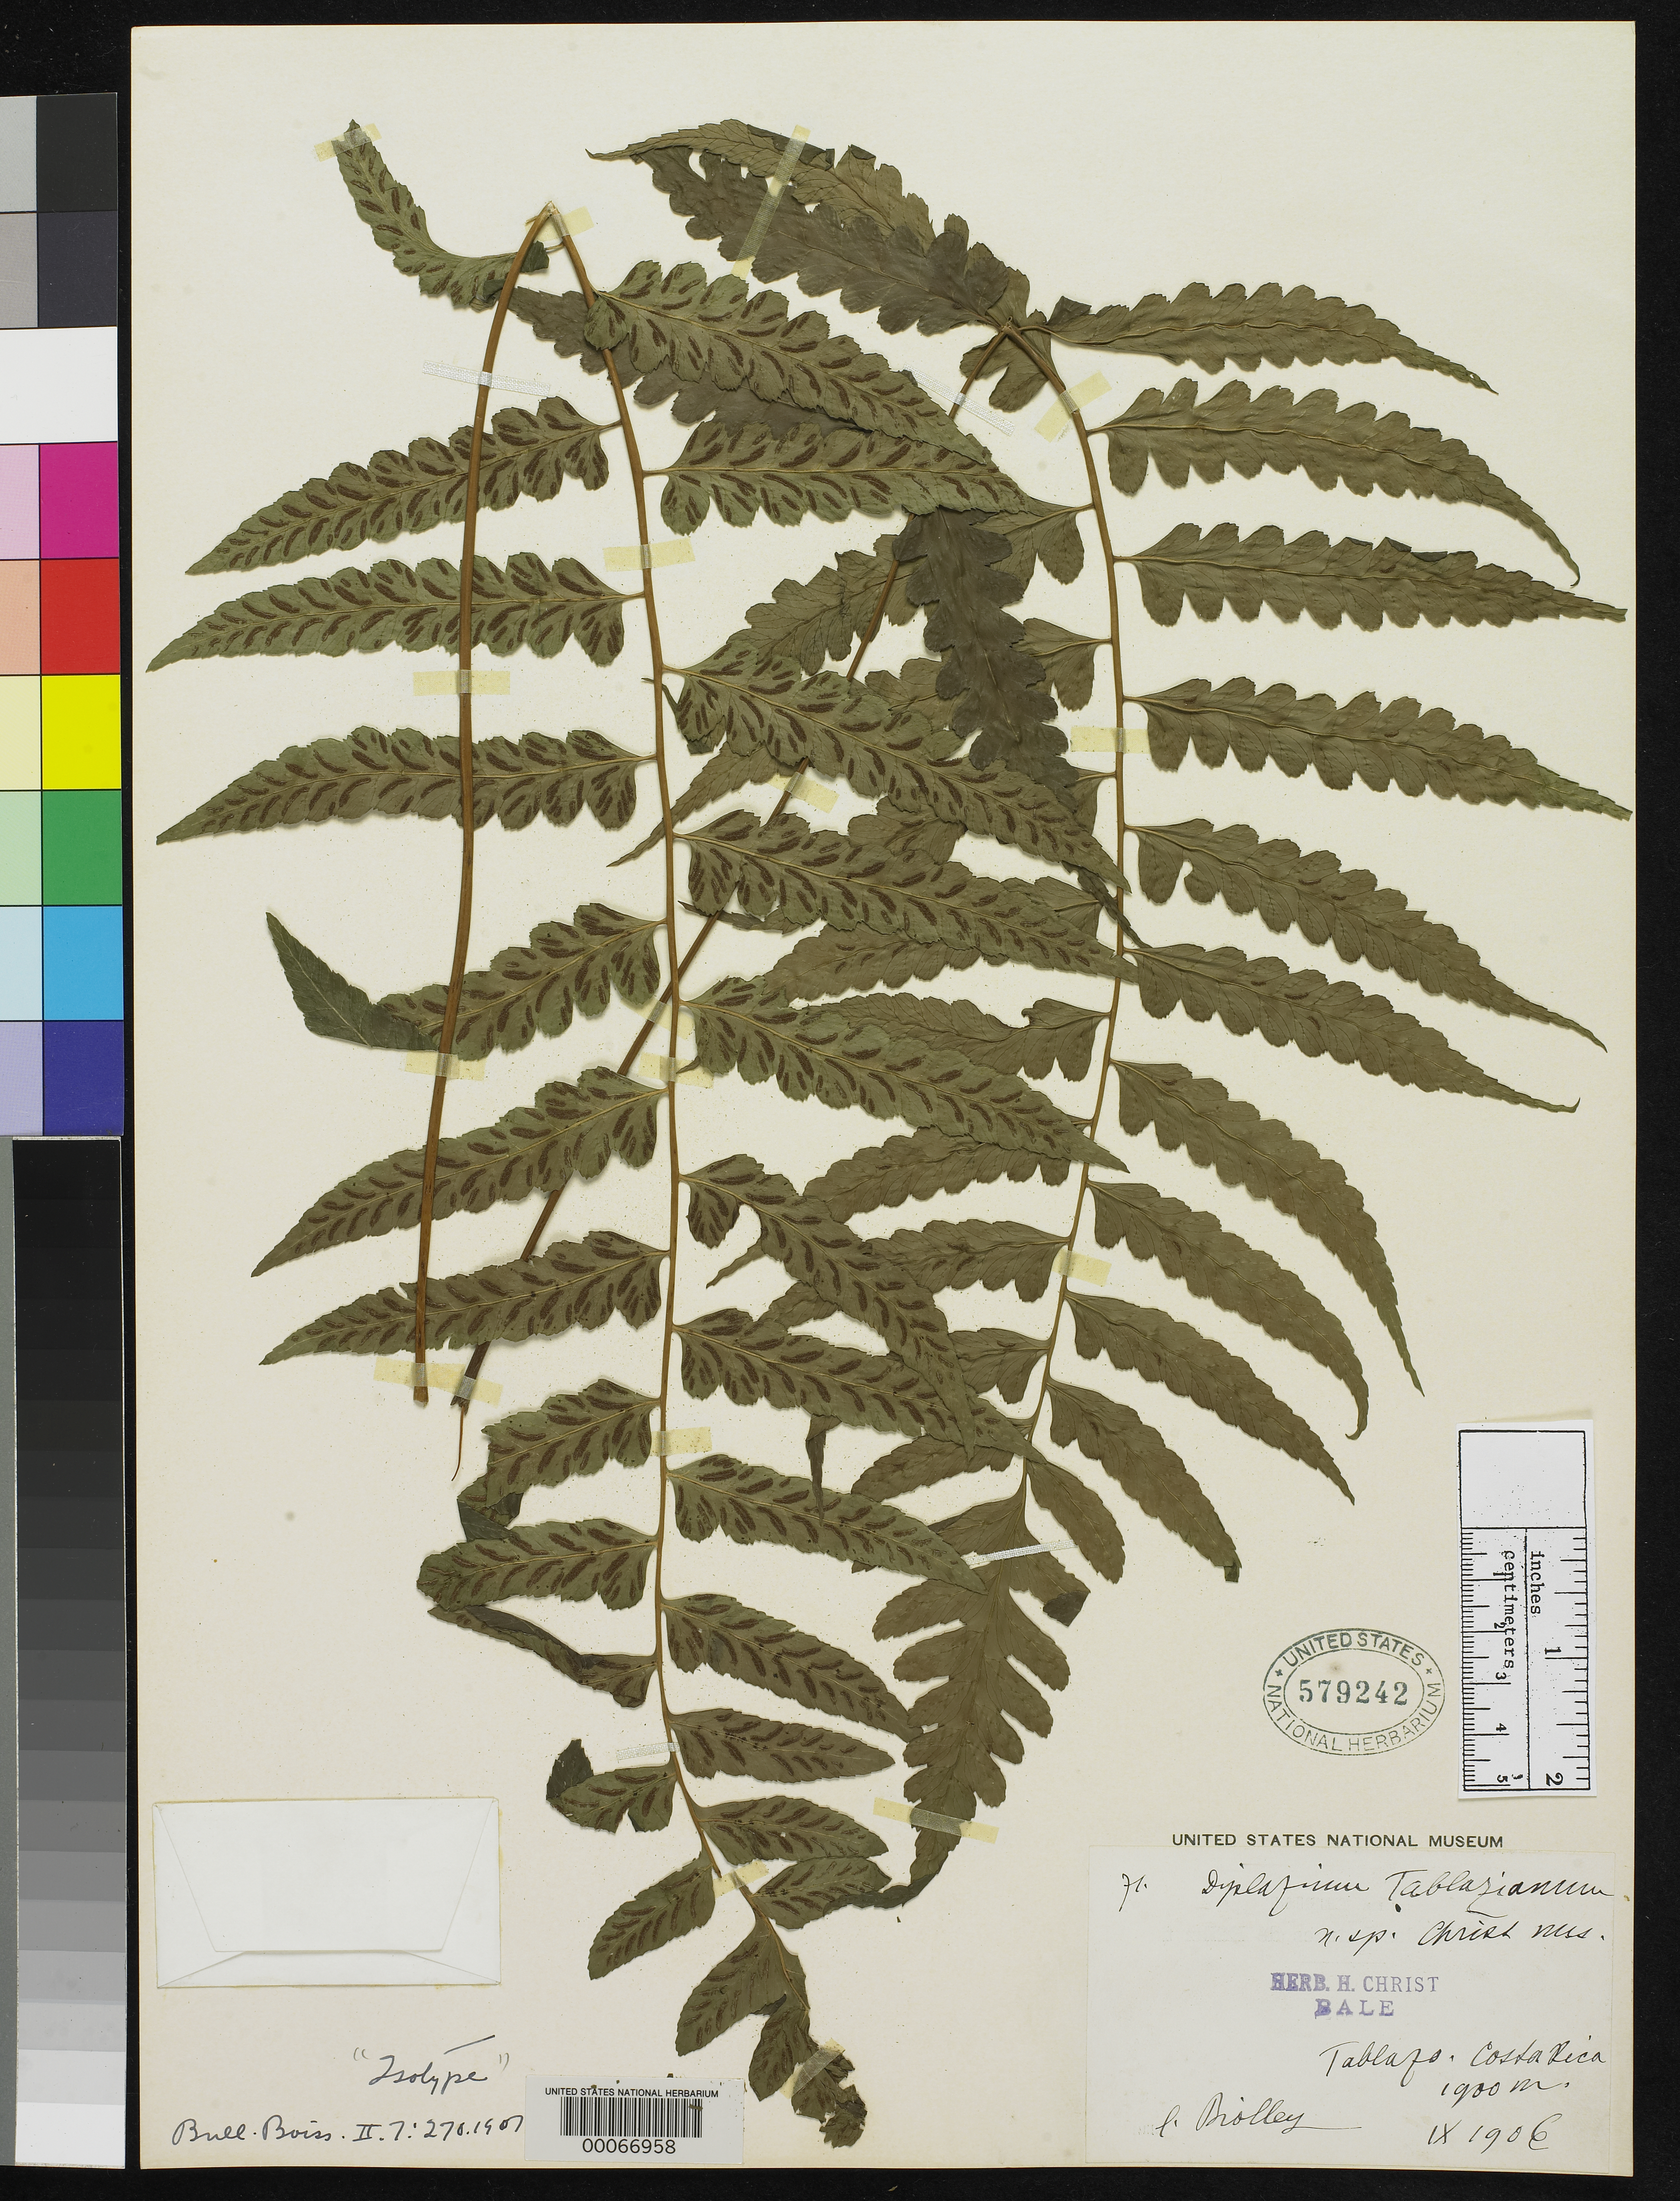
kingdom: Plantae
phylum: Tracheophyta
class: Polypodiopsida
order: Polypodiales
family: Athyriaceae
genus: Diplazium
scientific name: Diplazium tablazianum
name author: Christ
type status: Type Collection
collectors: P. Biolley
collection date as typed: Sep 1906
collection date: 1906-09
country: Costa Rica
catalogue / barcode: US 579242